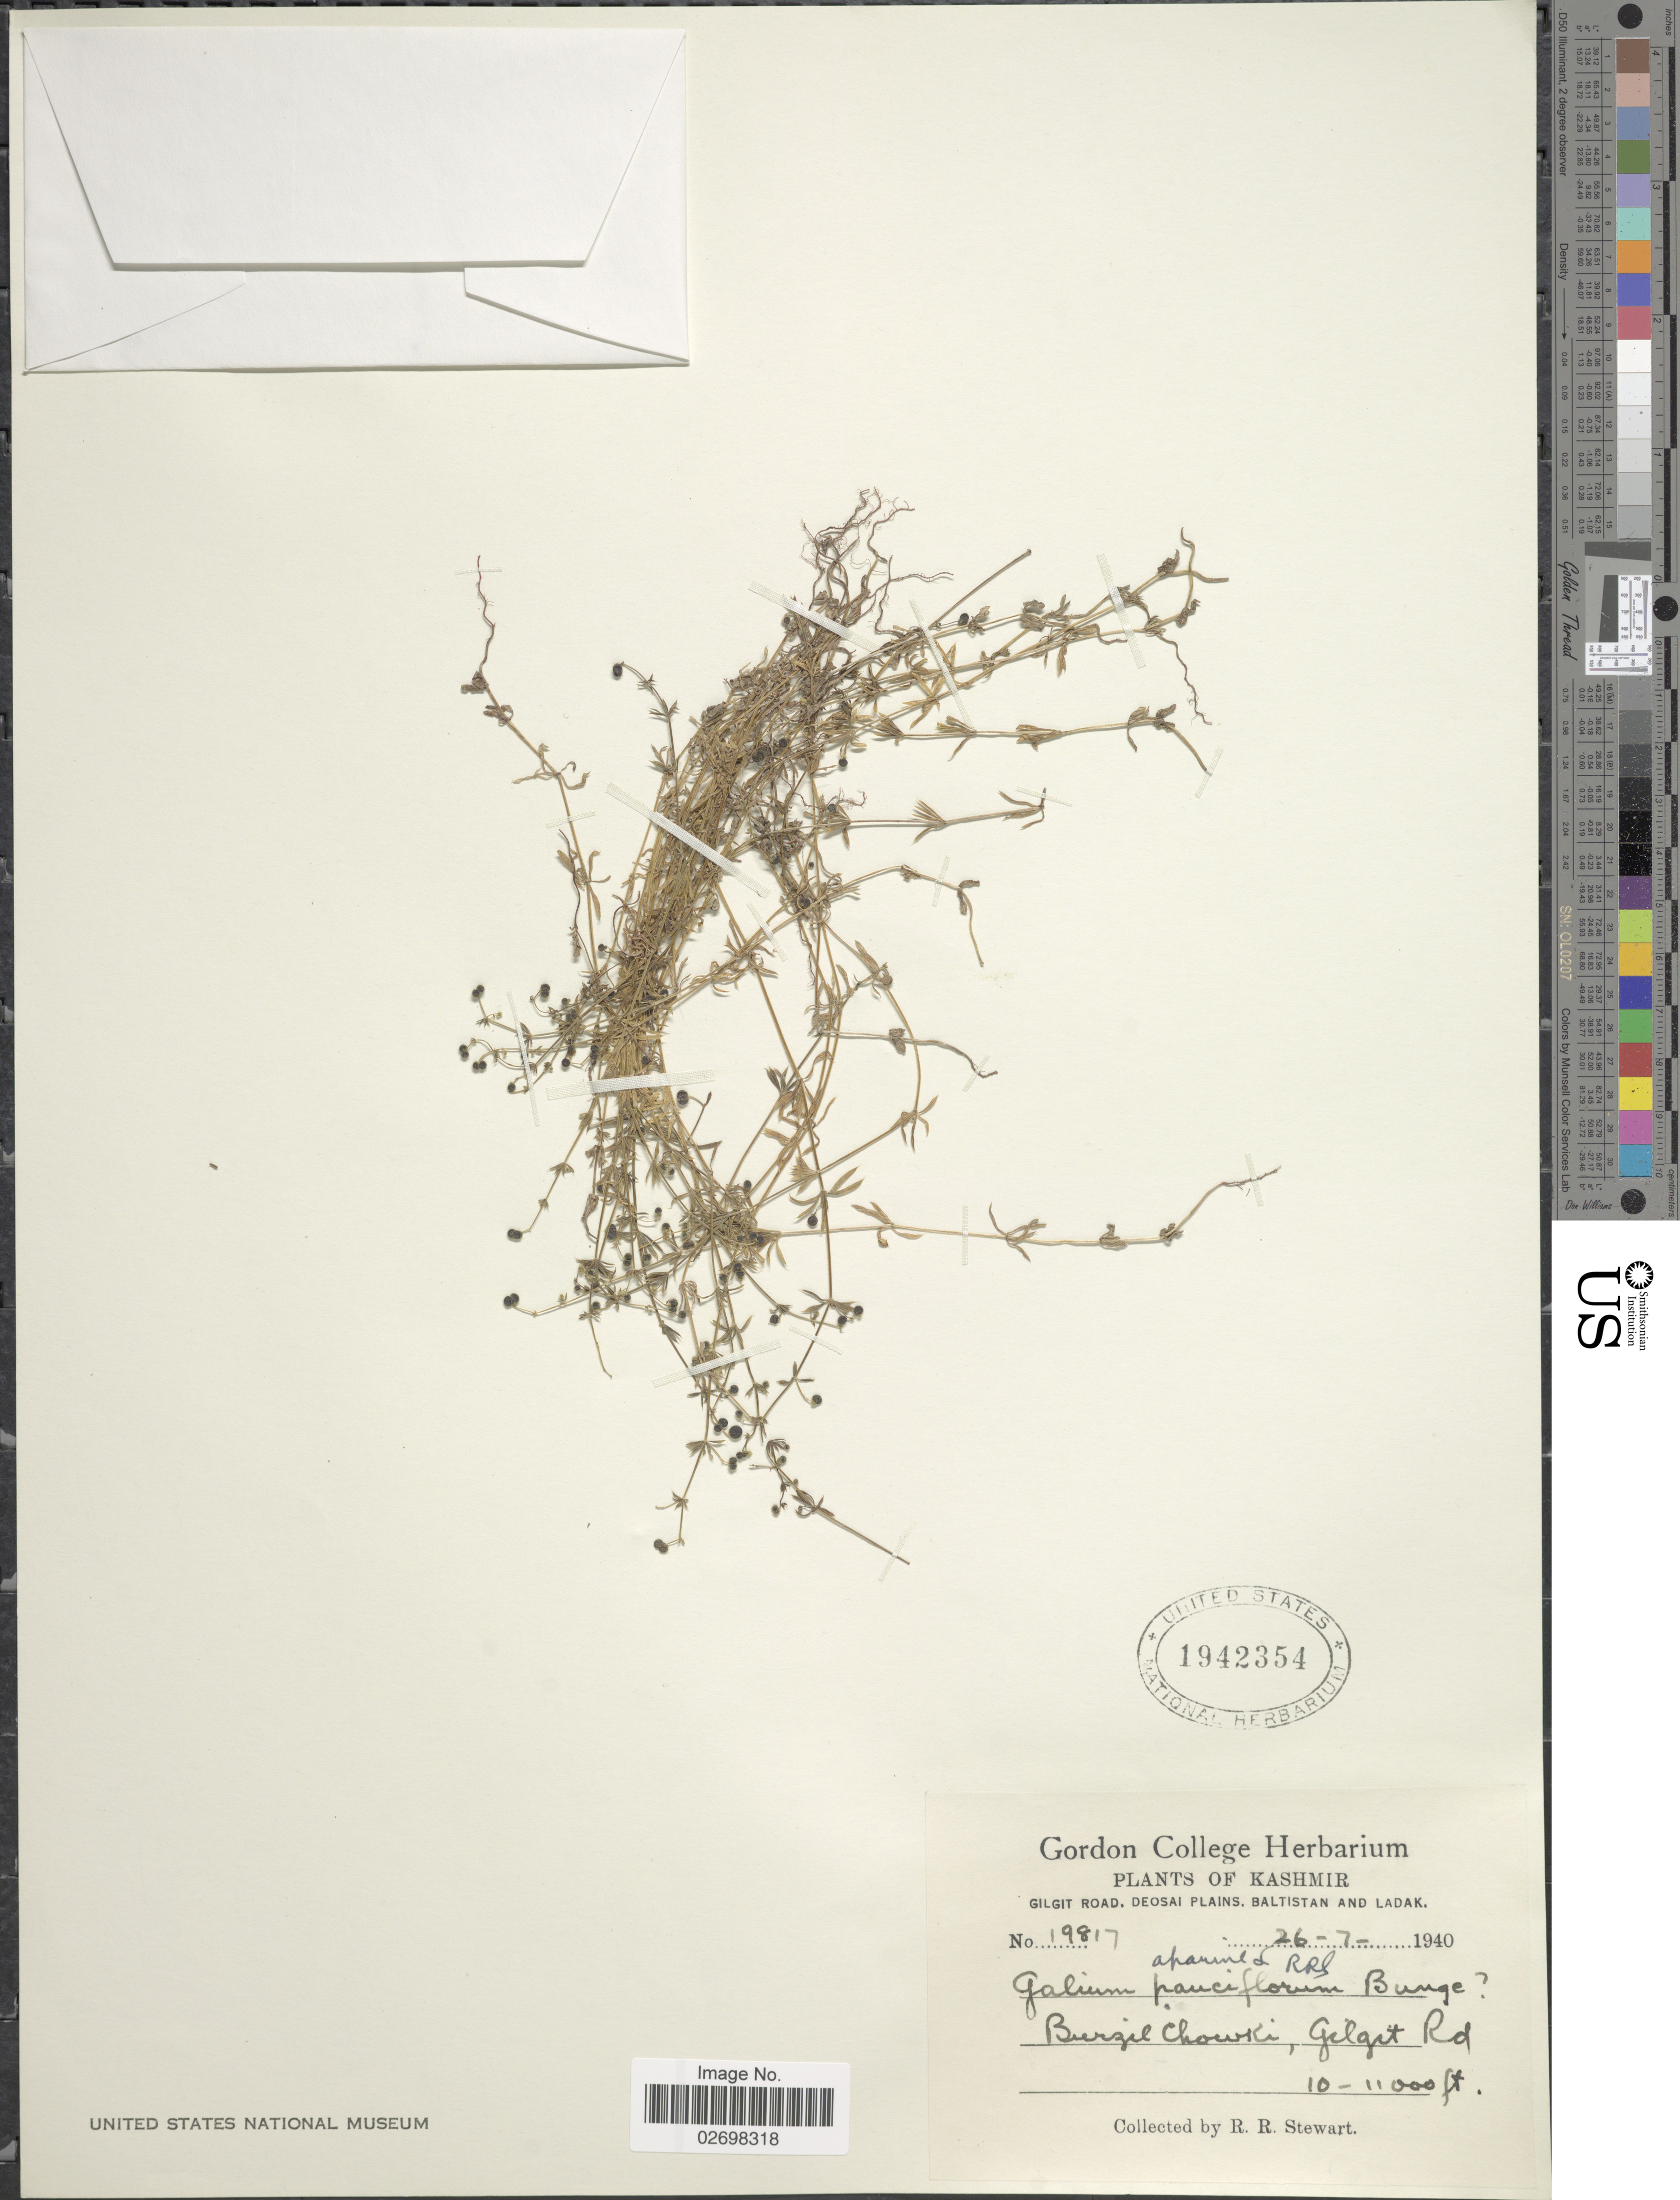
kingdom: Plantae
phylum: Tracheophyta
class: Magnoliopsida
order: Gentianales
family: Rubiaceae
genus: Galium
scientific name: Galium aparine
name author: L.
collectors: R. R. Stewart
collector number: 19817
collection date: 1940-07-26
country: Pakistan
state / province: Gilgit-Baltistan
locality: Kashmir, Gilgit Road, Deosai Plains, Baltistan and Ladak, Burzil Chowki, Gilgit Rd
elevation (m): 3048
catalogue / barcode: US 1942354